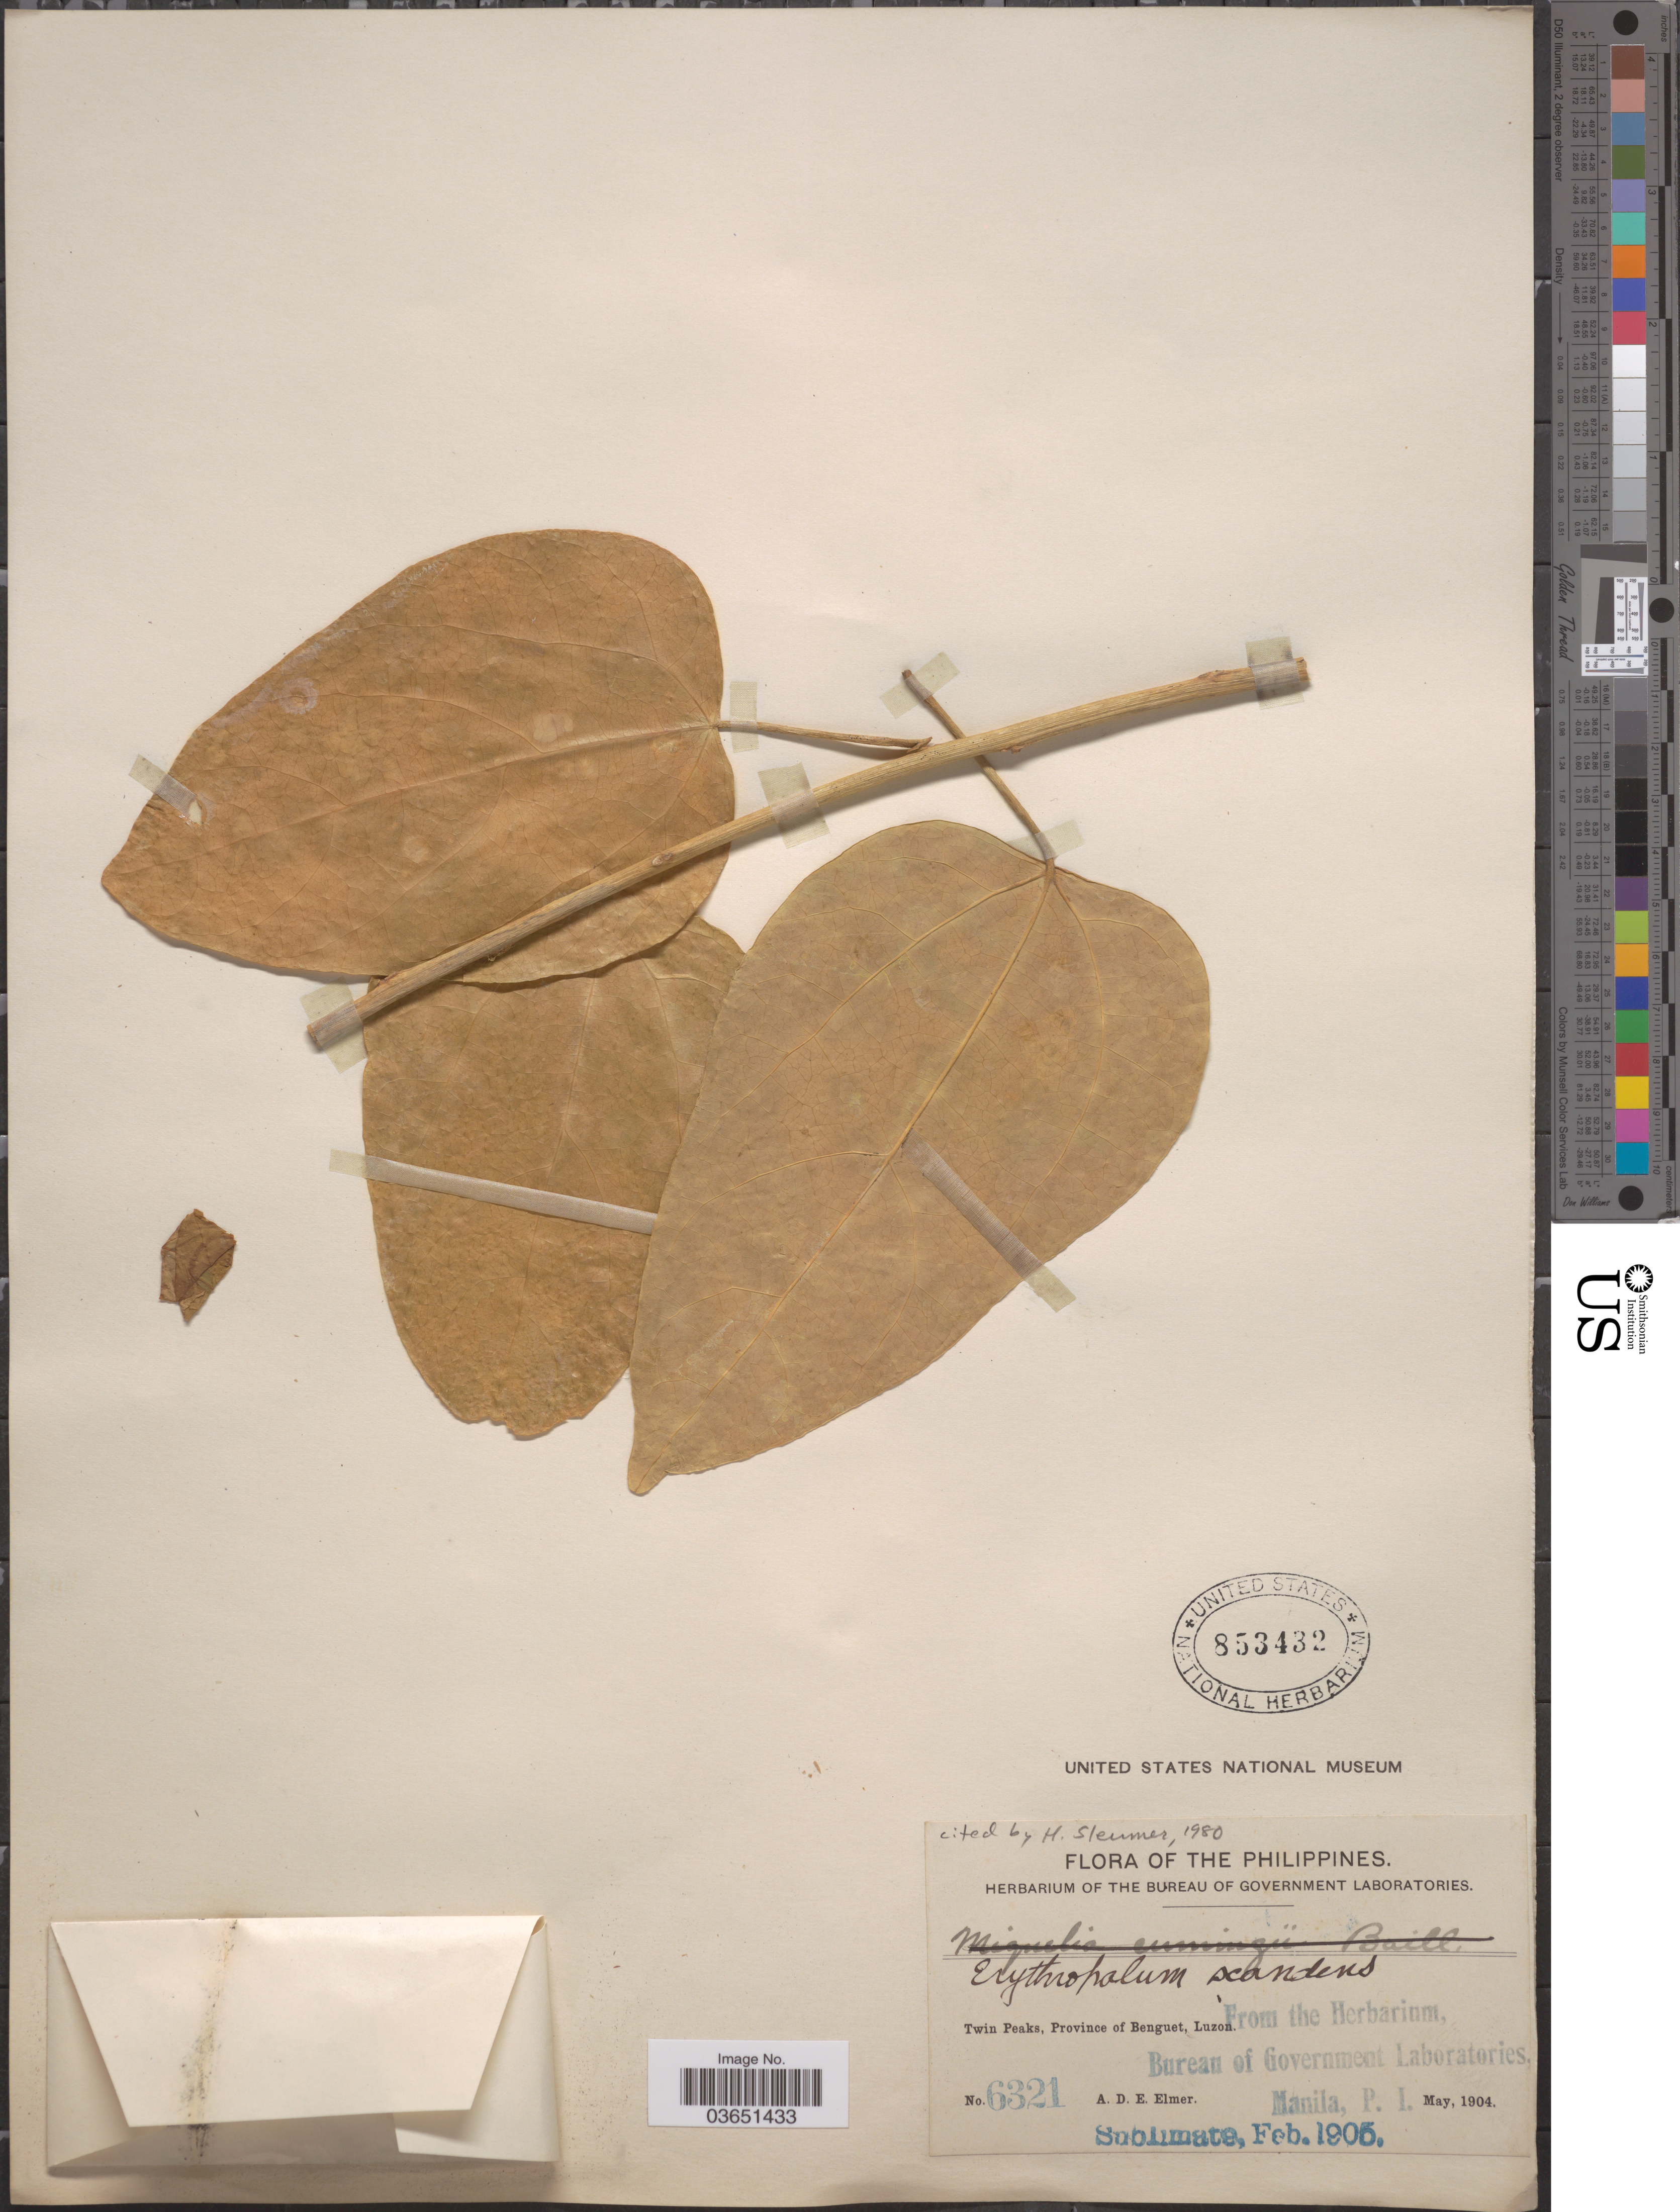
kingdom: Plantae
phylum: Tracheophyta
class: Magnoliopsida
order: Santalales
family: Erythropalaceae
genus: Erythropalum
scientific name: Erythropalum scandens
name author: Blume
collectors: A. D. E. Elmer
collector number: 6321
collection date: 1904-05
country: Philippines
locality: Twin Peaks, Province of Benguet, Luzon.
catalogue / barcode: US 853432